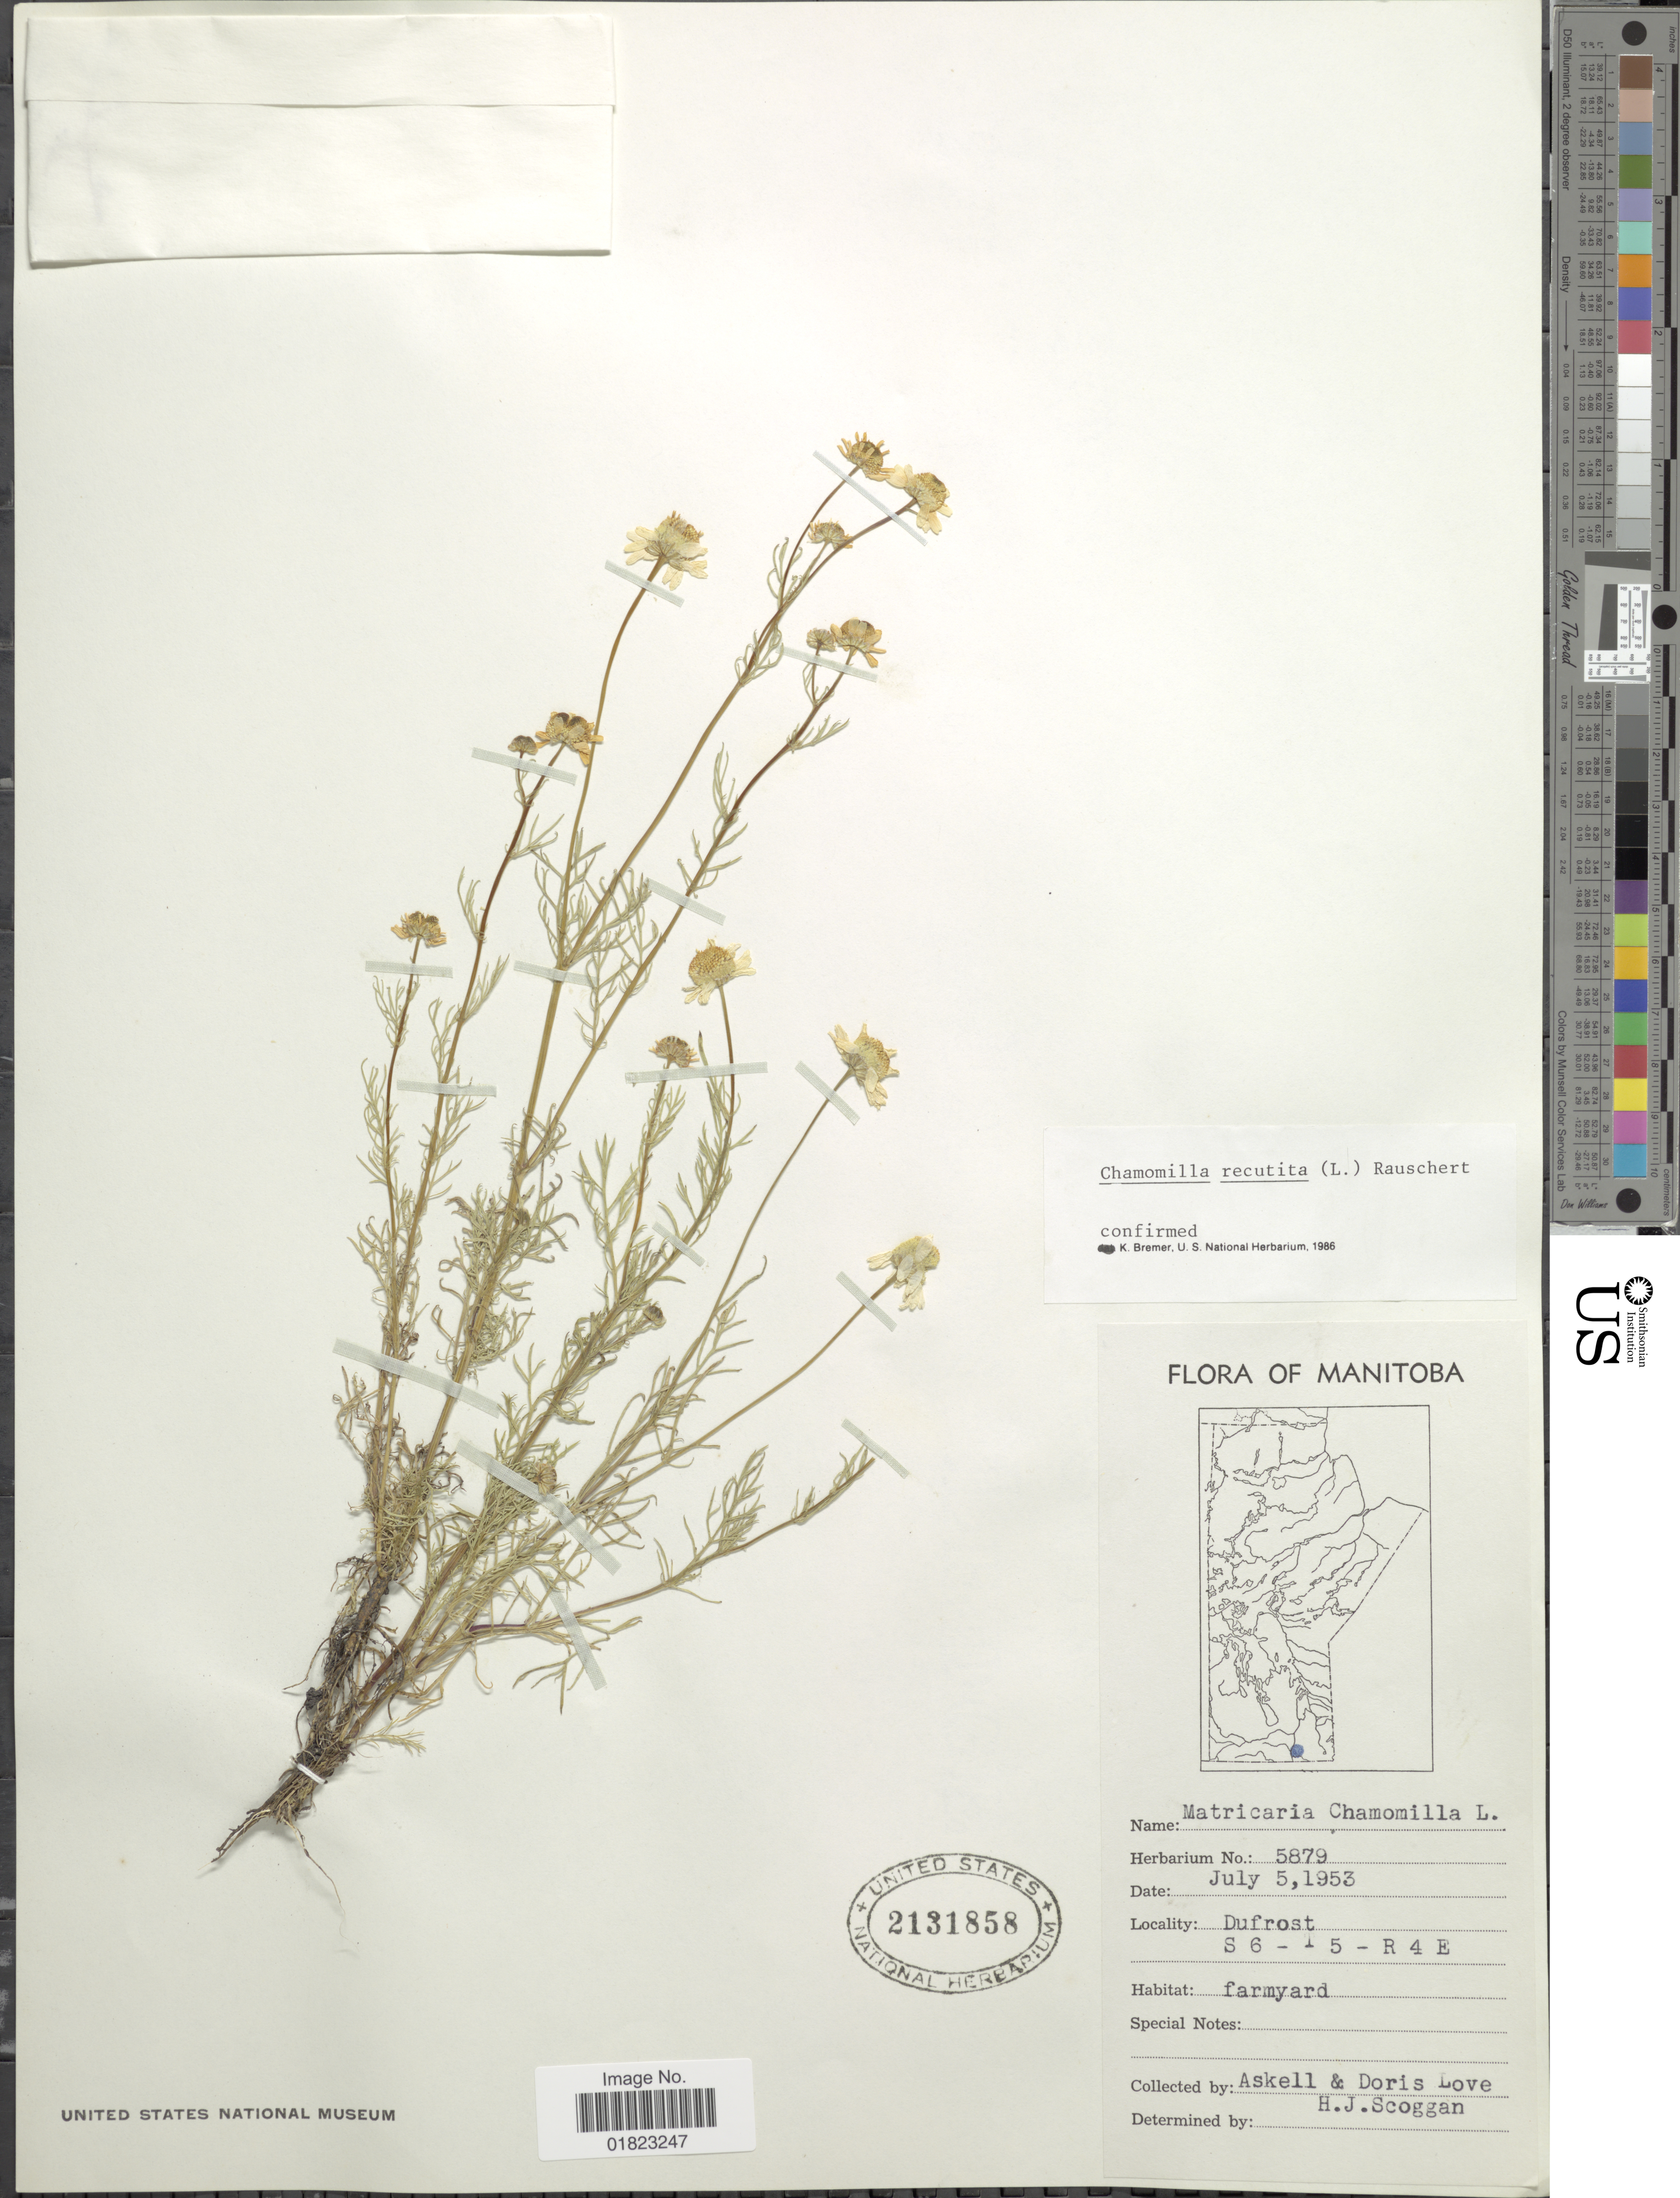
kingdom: Plantae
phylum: Tracheophyta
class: Magnoliopsida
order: Asterales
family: Asteraceae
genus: Matricaria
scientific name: Matricaria recutita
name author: L.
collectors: -. Askell, D. Löve & L. Scoggin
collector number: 5879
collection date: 1953-07-05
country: Canada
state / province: Manitoba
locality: Dufrost. S6 - T5 - R 4 E.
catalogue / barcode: US 2131858